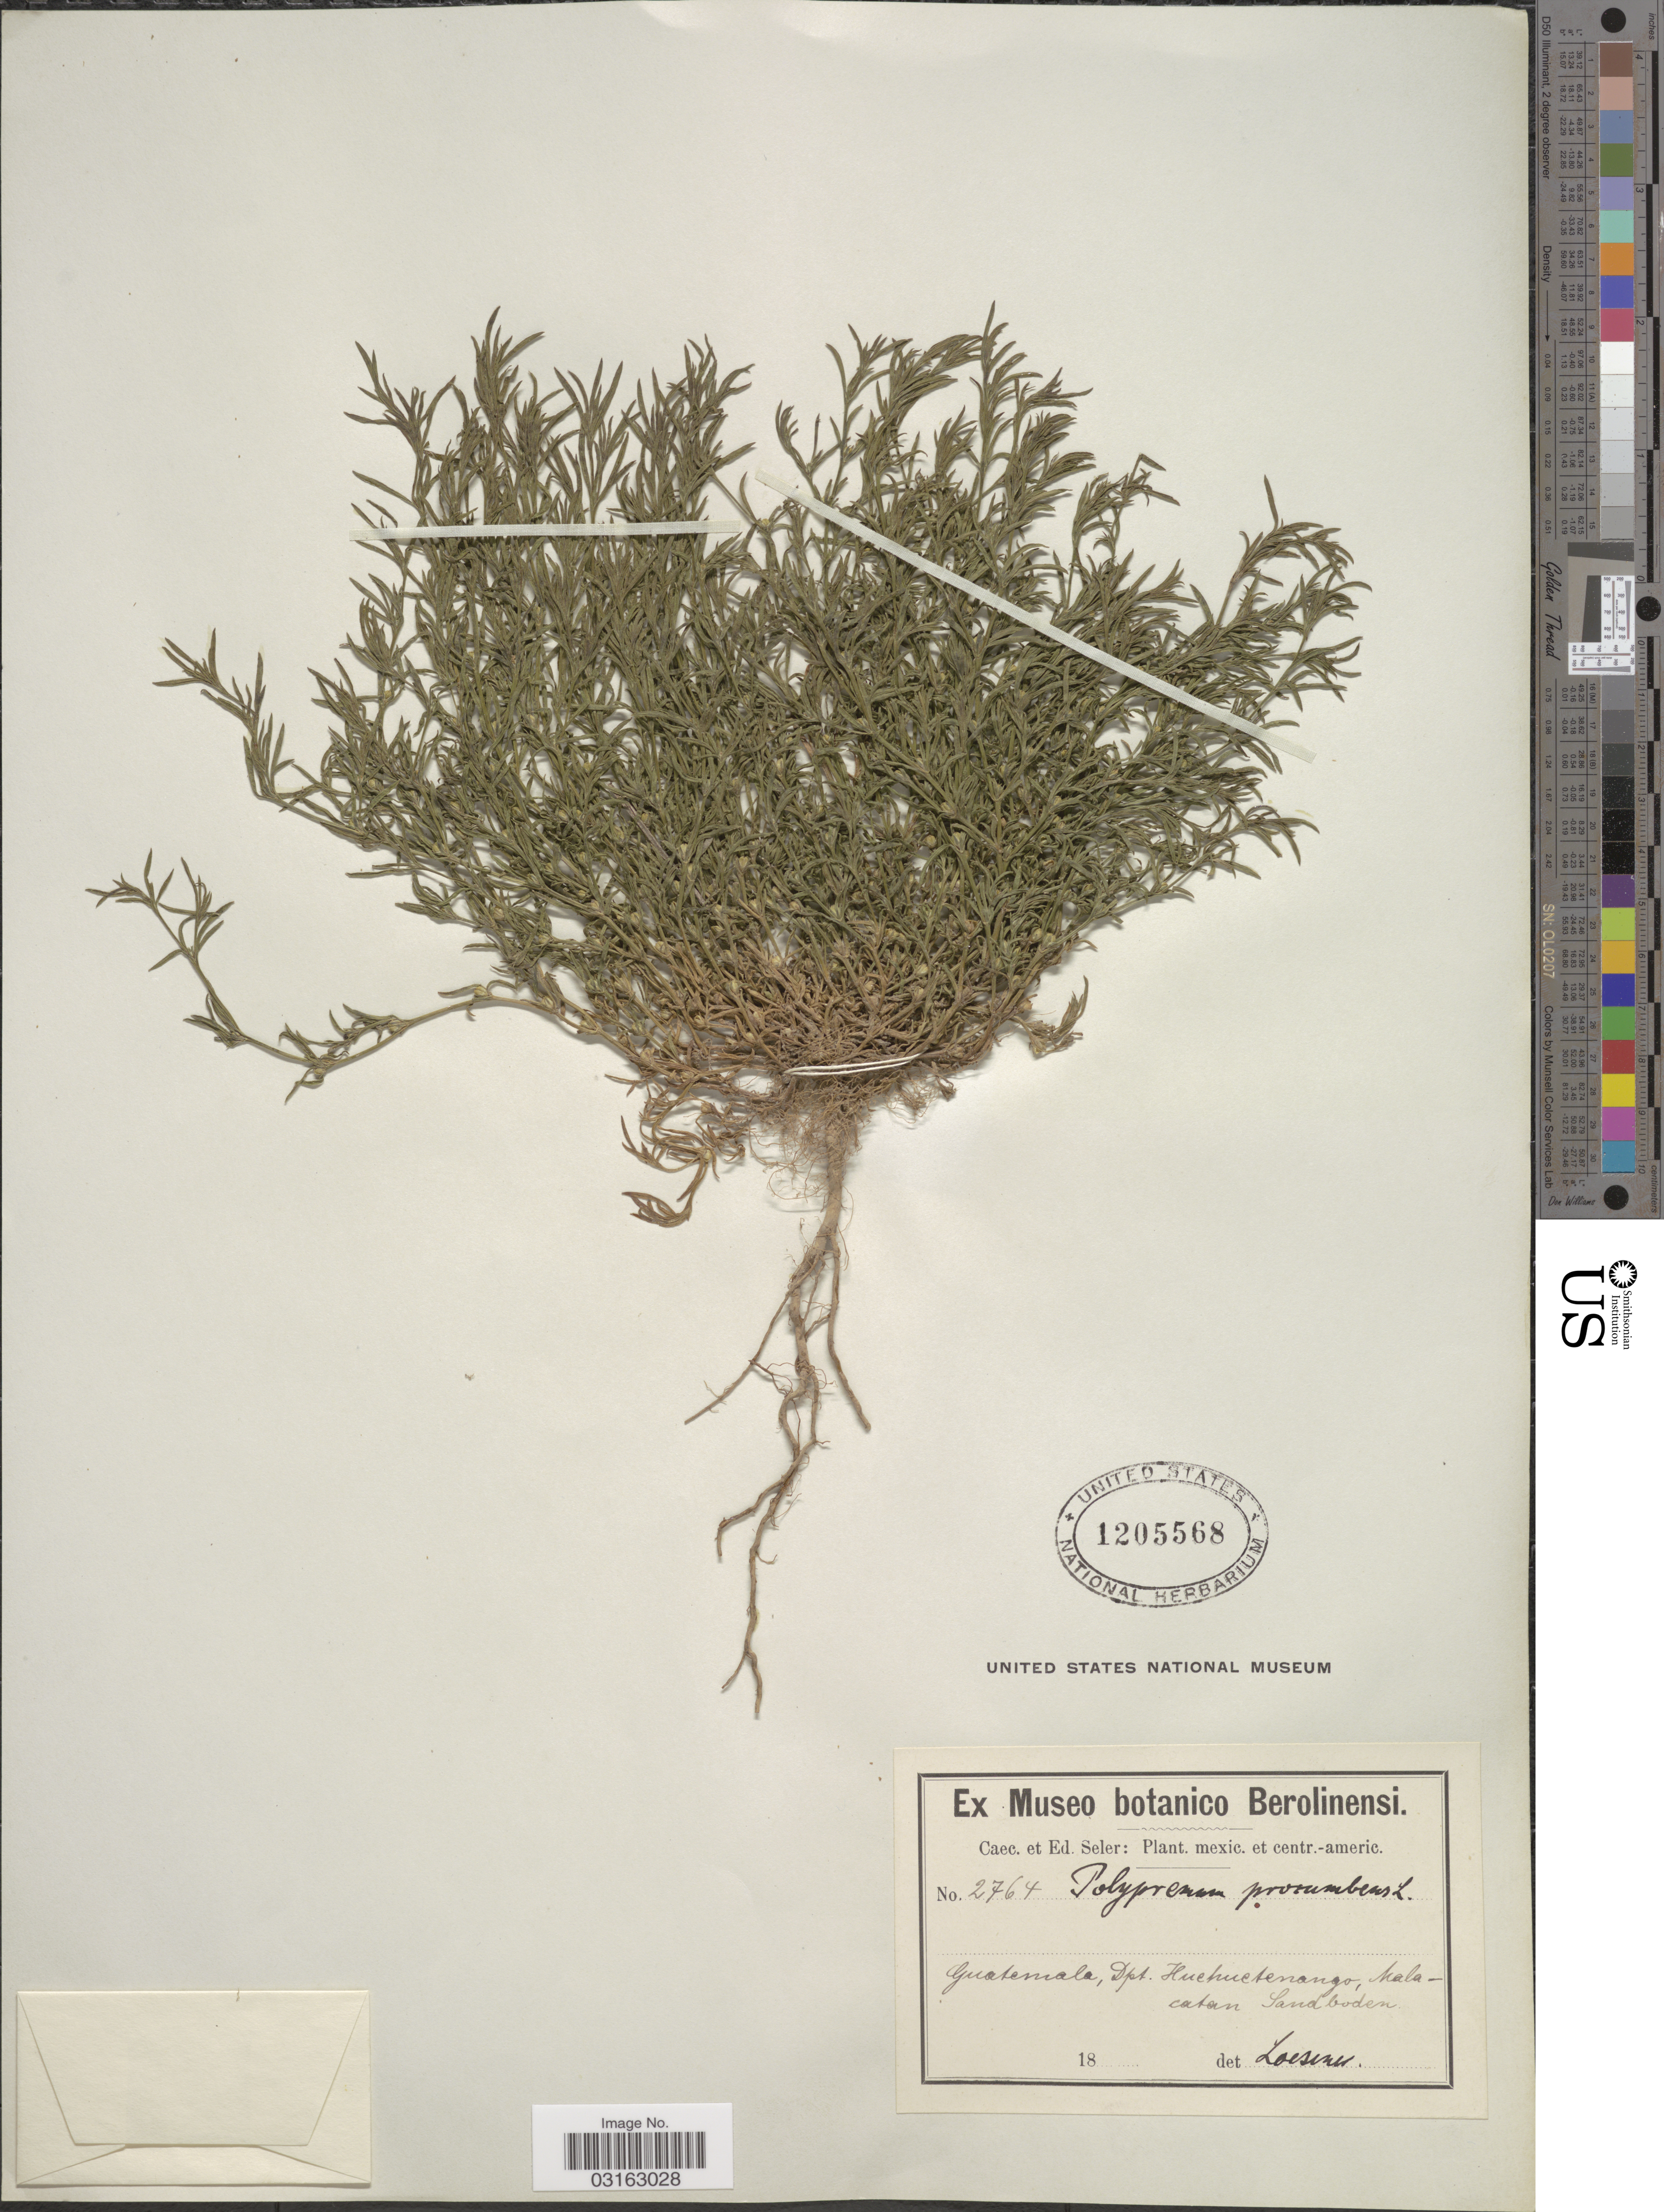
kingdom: Plantae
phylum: Tracheophyta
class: Magnoliopsida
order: Lamiales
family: Tetrachondraceae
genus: Polypremum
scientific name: Polypremum procumbens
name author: L.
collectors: C. Seler & E. G. Seler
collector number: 2764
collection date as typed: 18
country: Guatemala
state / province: Huehuetenango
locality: Centr.-americ. Dpt. Huehuetenango, Malacatan Sandbodem.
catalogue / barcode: US 1205568